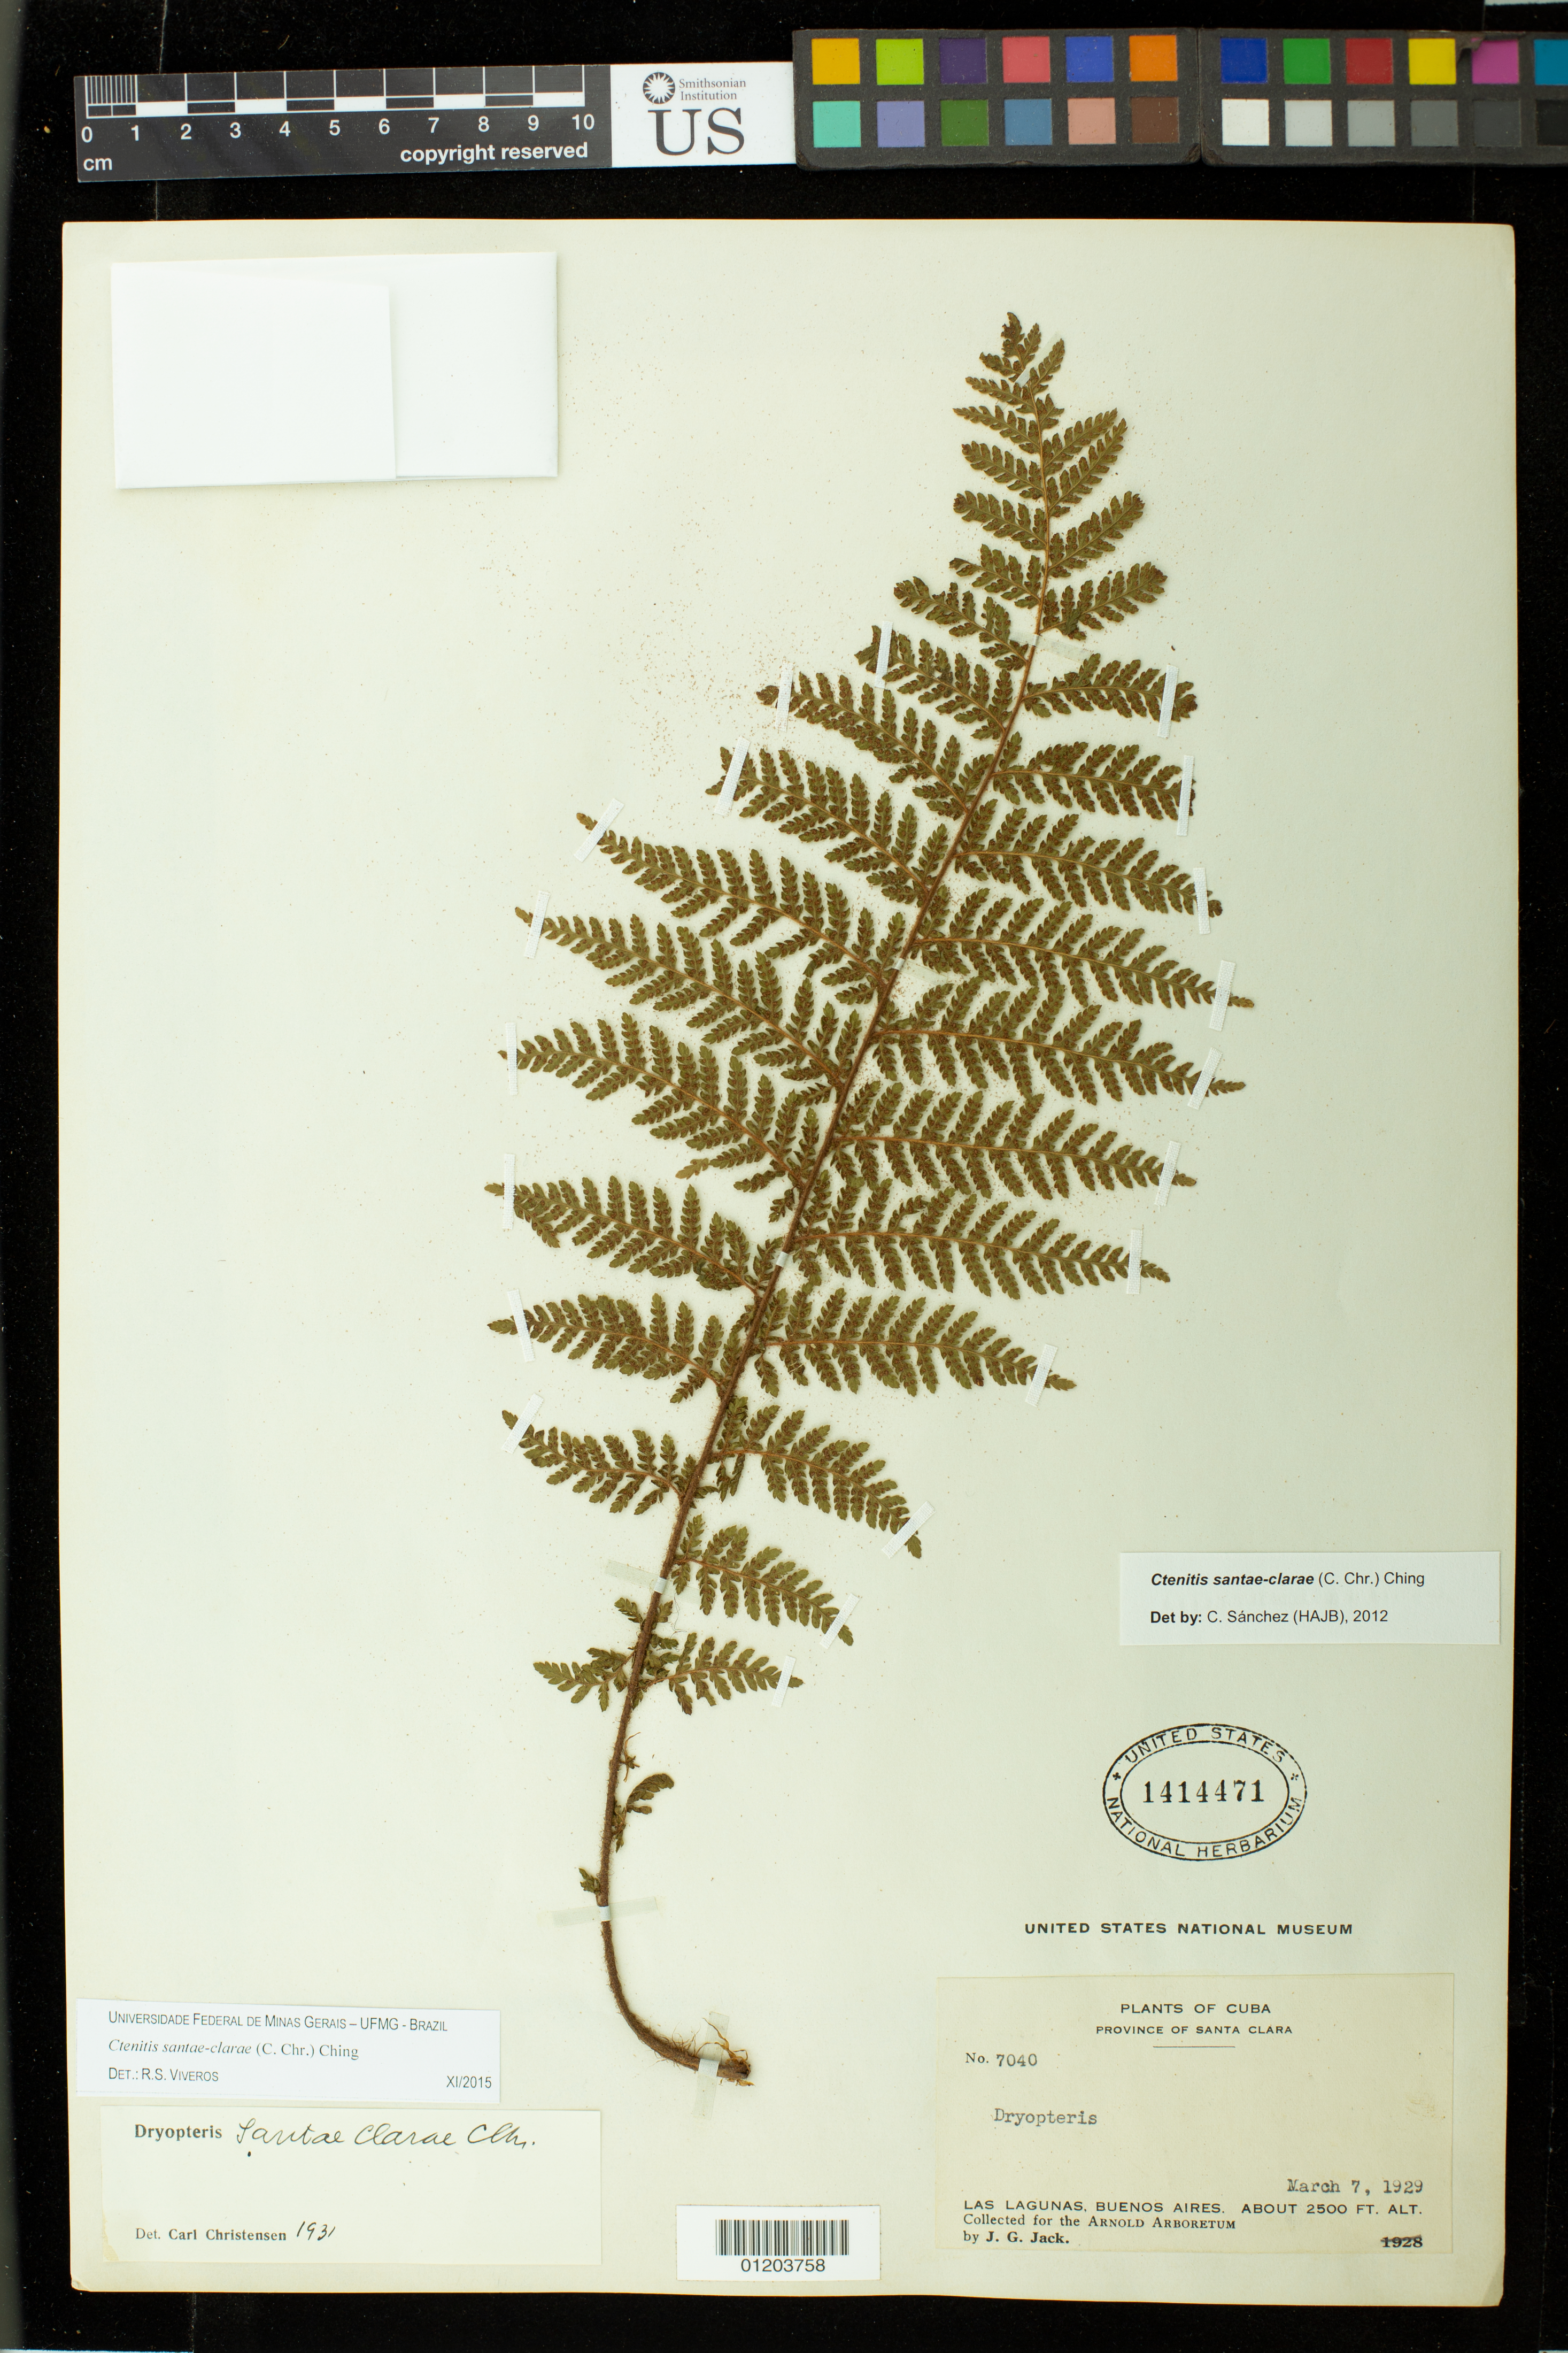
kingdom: Plantae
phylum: Tracheophyta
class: Polypodiopsida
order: Polypodiales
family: Dryopteridaceae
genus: Ctenitis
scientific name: Ctenitis santae-clarae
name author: (C. Chr.) Ching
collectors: J. G. Jack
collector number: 7040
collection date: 1929-03-07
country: Cuba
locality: Santa Clara Province. La Lagunas, Buenos Aires.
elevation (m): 762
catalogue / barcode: US 1414471